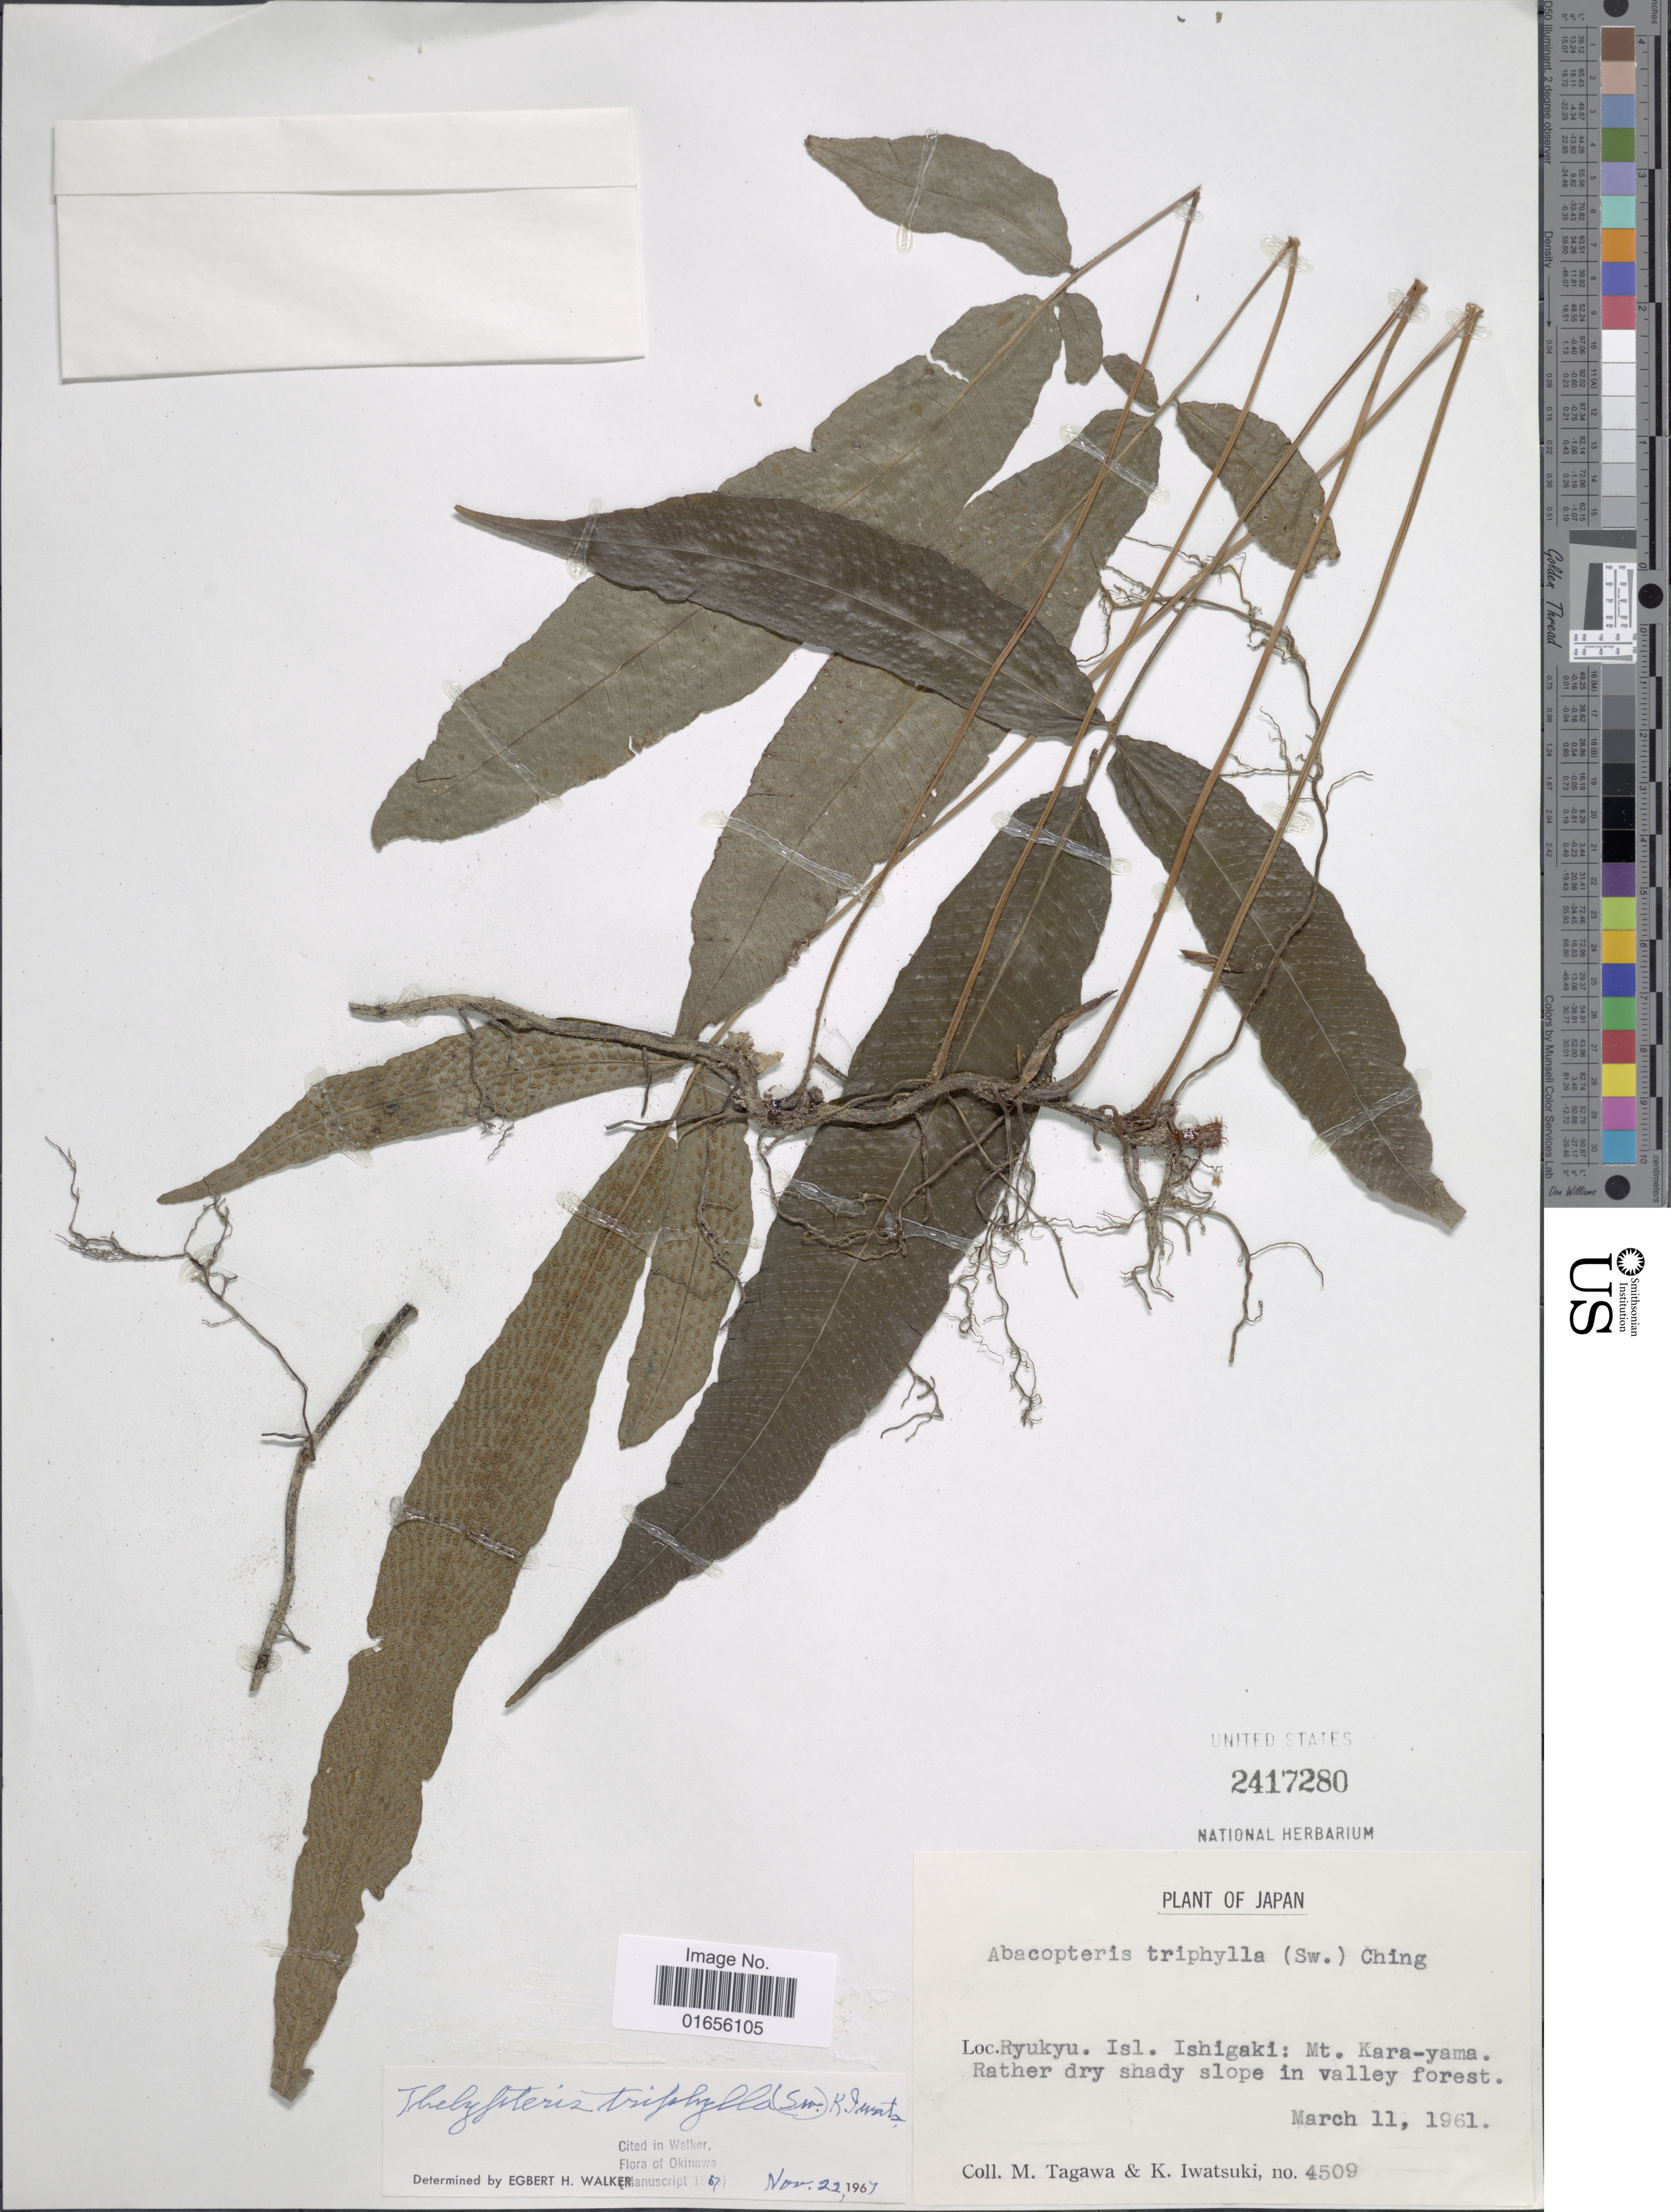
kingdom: Plantae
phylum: Tracheophyta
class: Polypodiopsida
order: Polypodiales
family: Thelypteridaceae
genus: Pronephrium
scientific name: Pronephrium triphyllum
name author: (Sw.) Holttum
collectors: M. Tagawa & K. Iwatsuki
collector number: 4509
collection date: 1961-03-11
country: Japan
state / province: Okinawa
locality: Ryukyu Isl. Ishigaki: Mt. Kara-yama. Rather dry shady slope in valley forest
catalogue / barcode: US 2417280